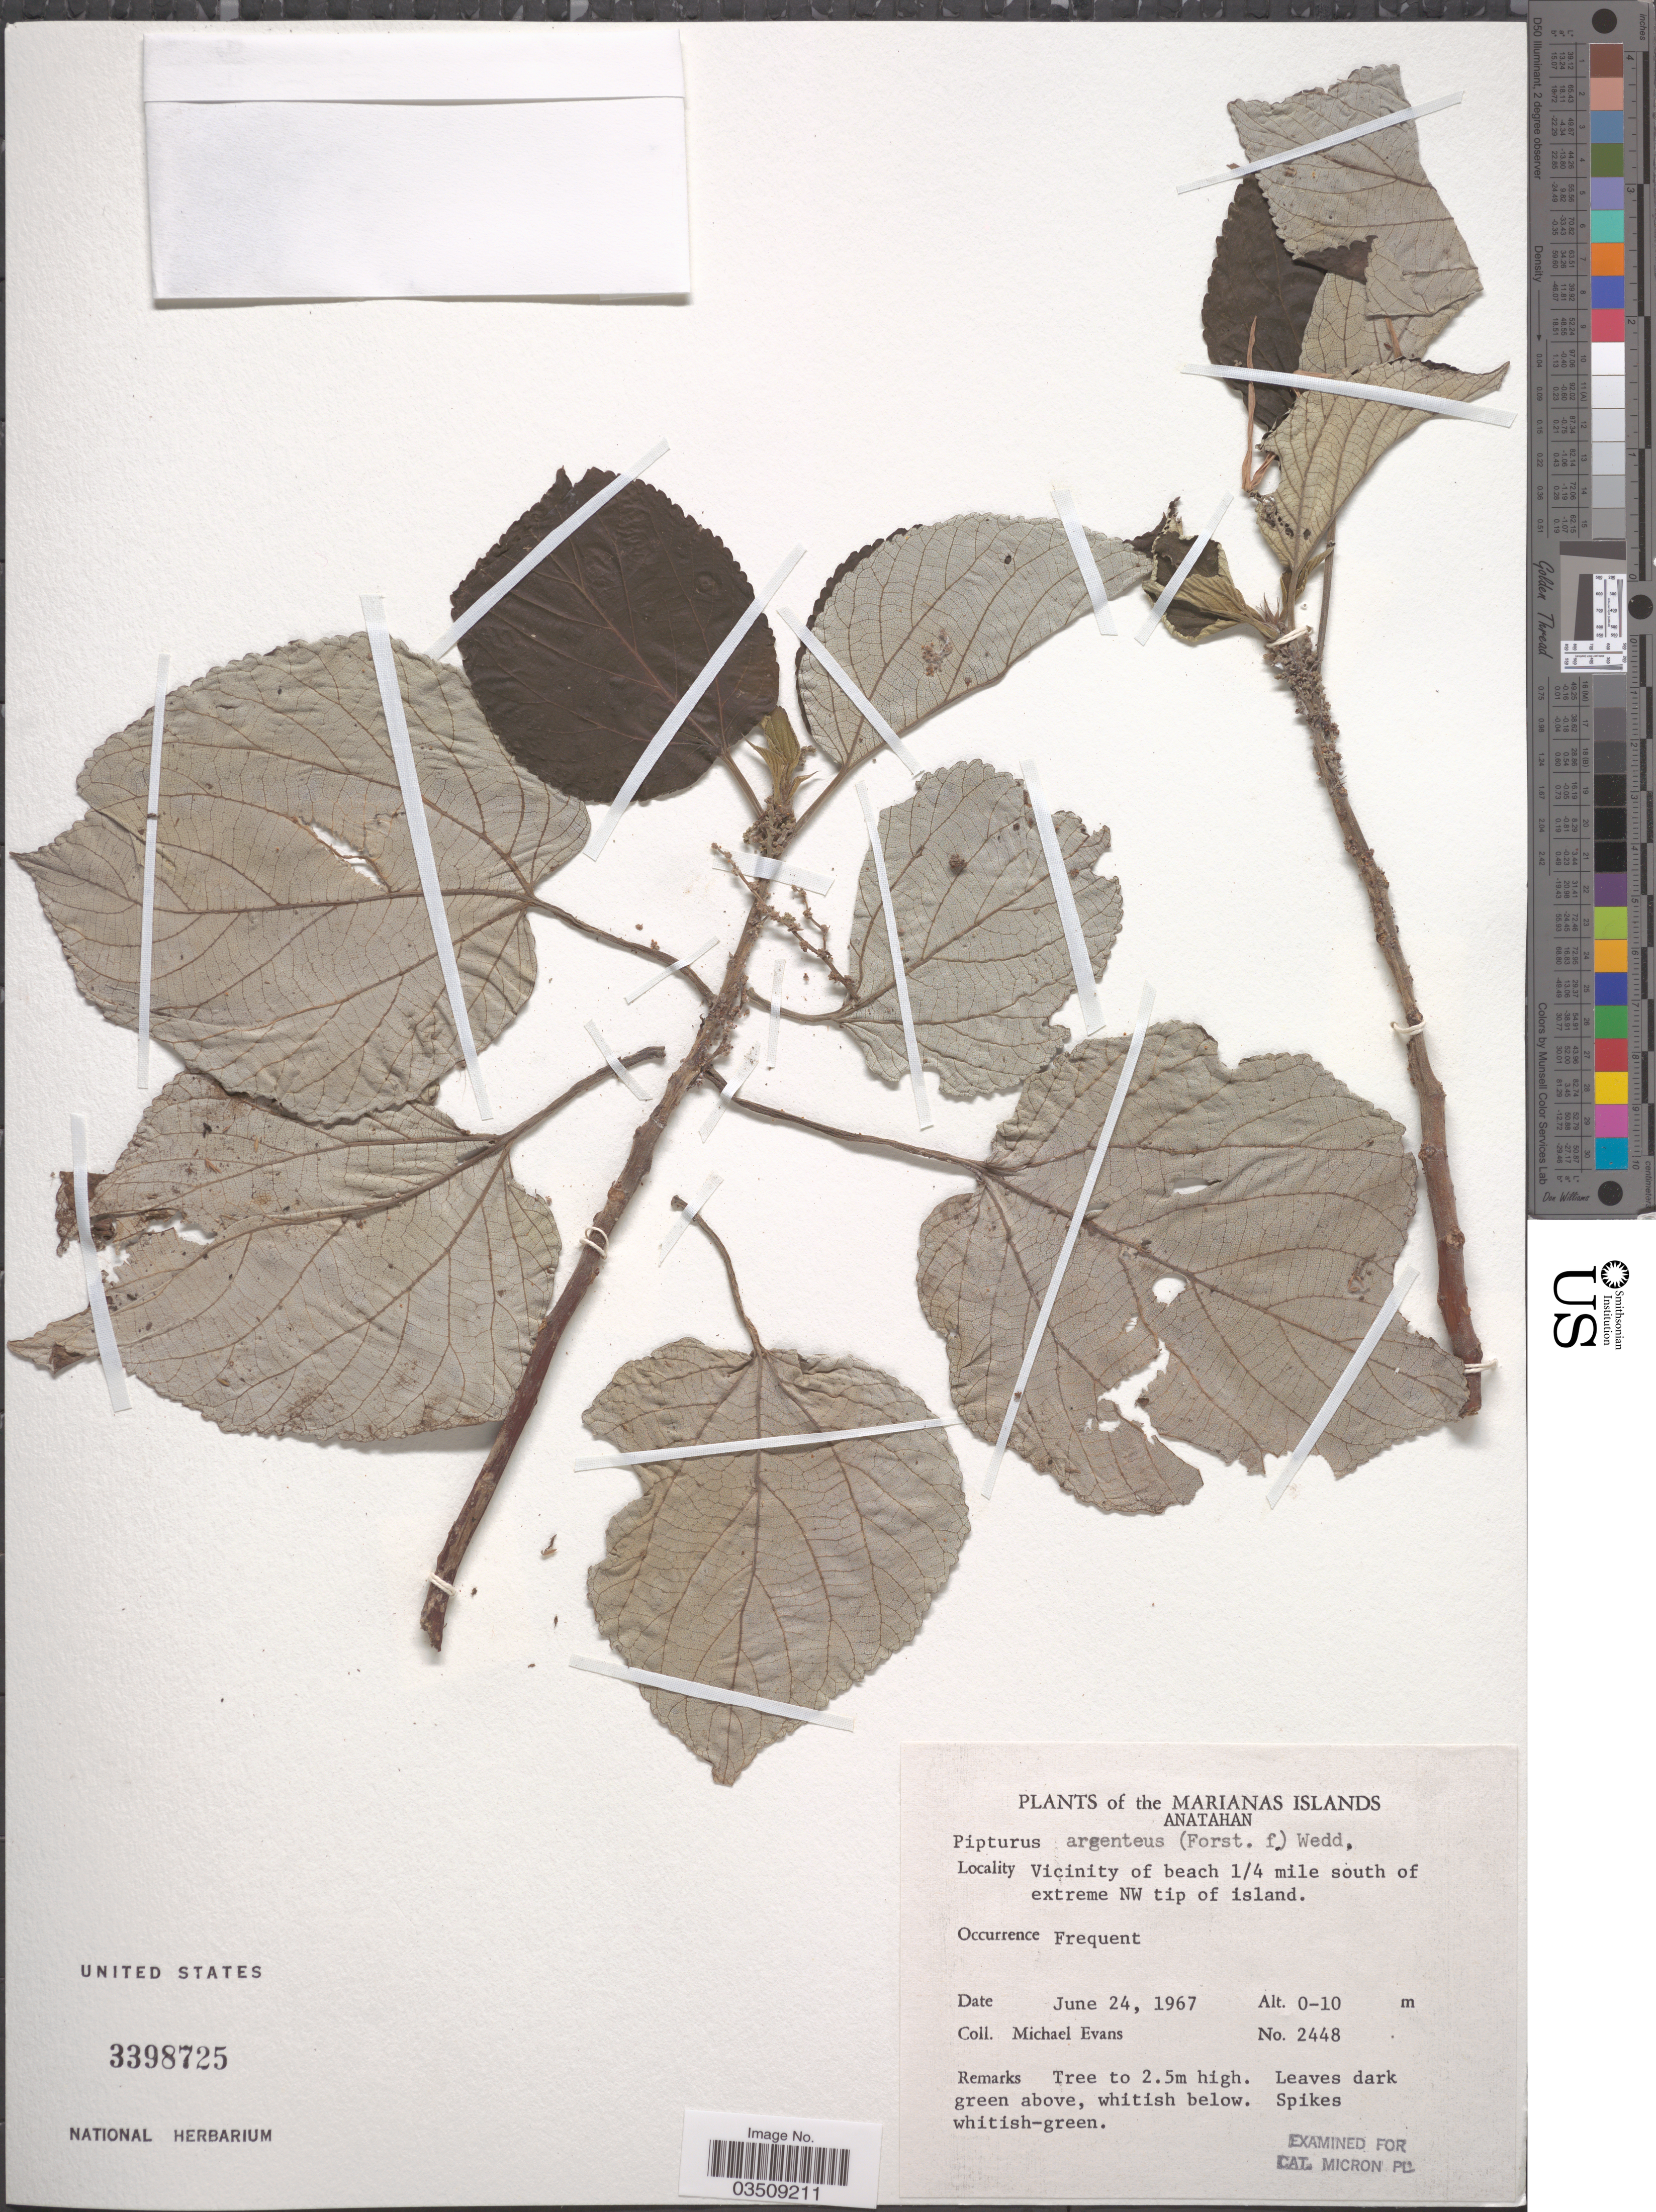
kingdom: Plantae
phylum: Tracheophyta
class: Magnoliopsida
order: Rosales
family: Urticaceae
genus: Pipturus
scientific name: Pipturus argenteus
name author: (G. Forst.) Wedd.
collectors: M. Evans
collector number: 2448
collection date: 1967-06-24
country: Northern Mariana Islands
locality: Marianas Islands. Anatahan. Vicinity of beach ¼ mile south of extreme NW tip of island.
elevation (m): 0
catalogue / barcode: US 3398725